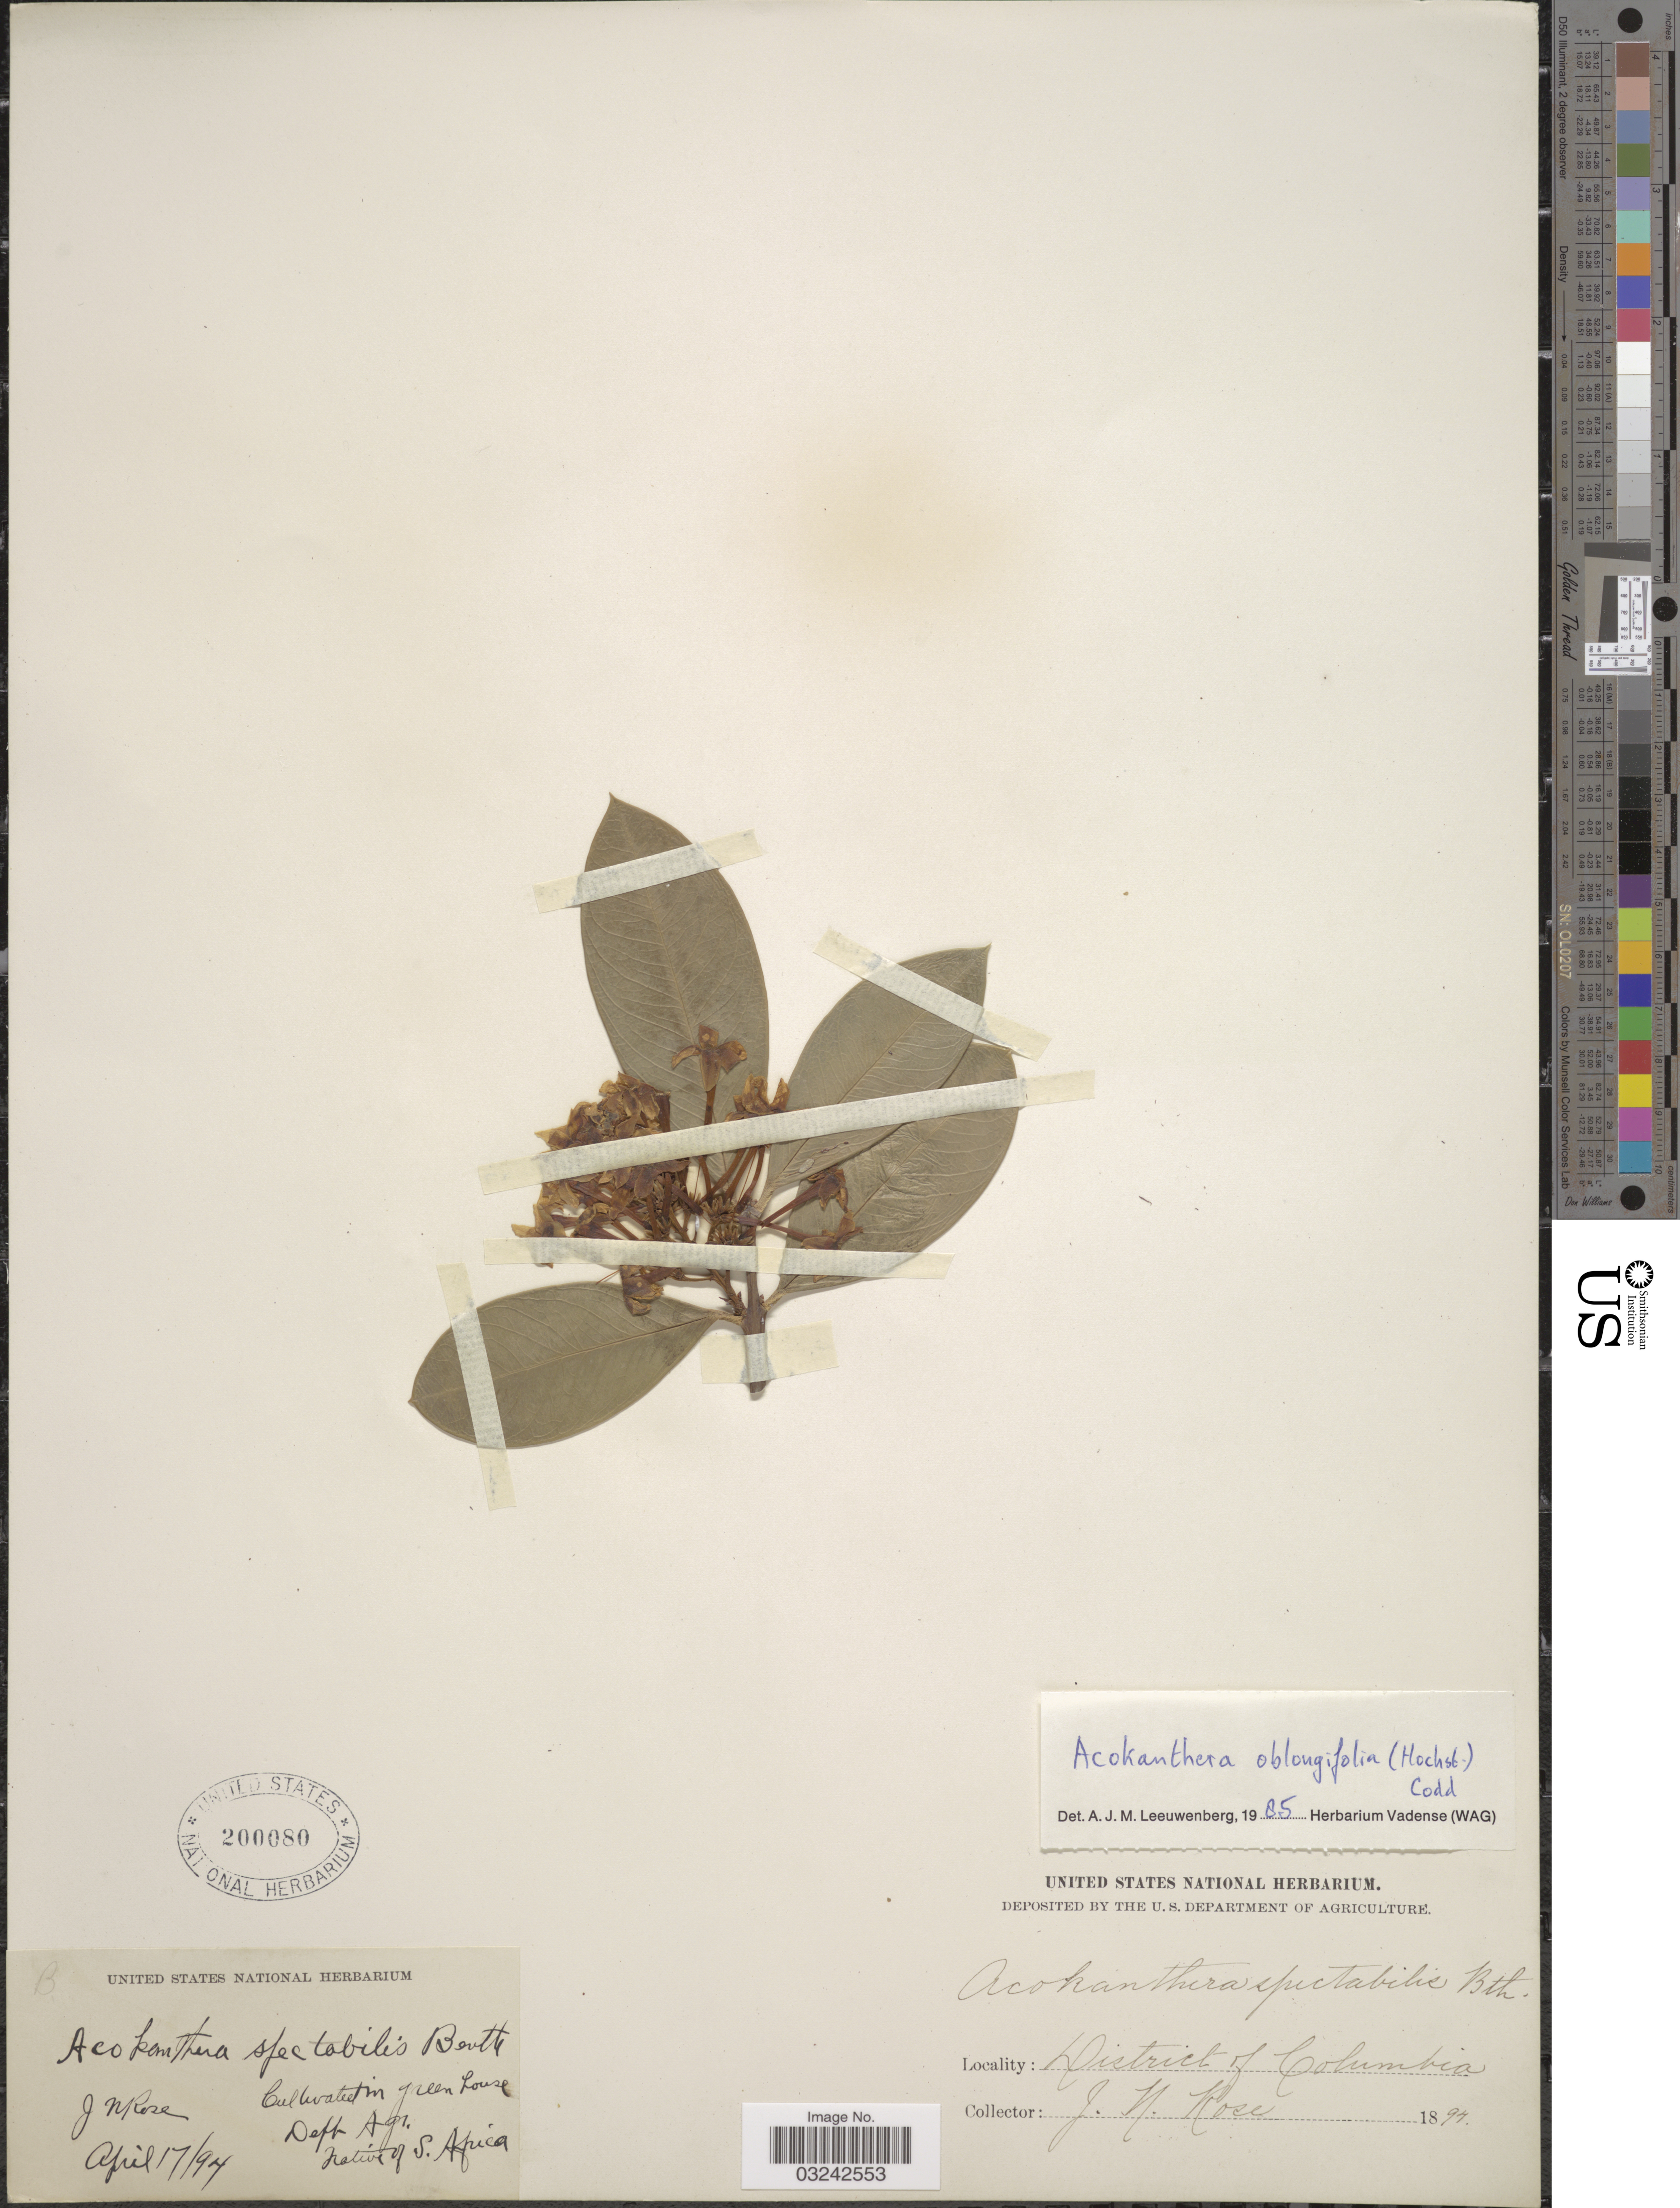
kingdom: Plantae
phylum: Tracheophyta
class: Magnoliopsida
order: Gentianales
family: Apocynaceae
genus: Acokanthera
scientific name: Acokanthera oblongifolia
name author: (Hochst.) Codd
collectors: J. N. Rose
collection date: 1894-04-17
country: United States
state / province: District of Columbia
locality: Green house Dept Agr.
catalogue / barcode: US 200080